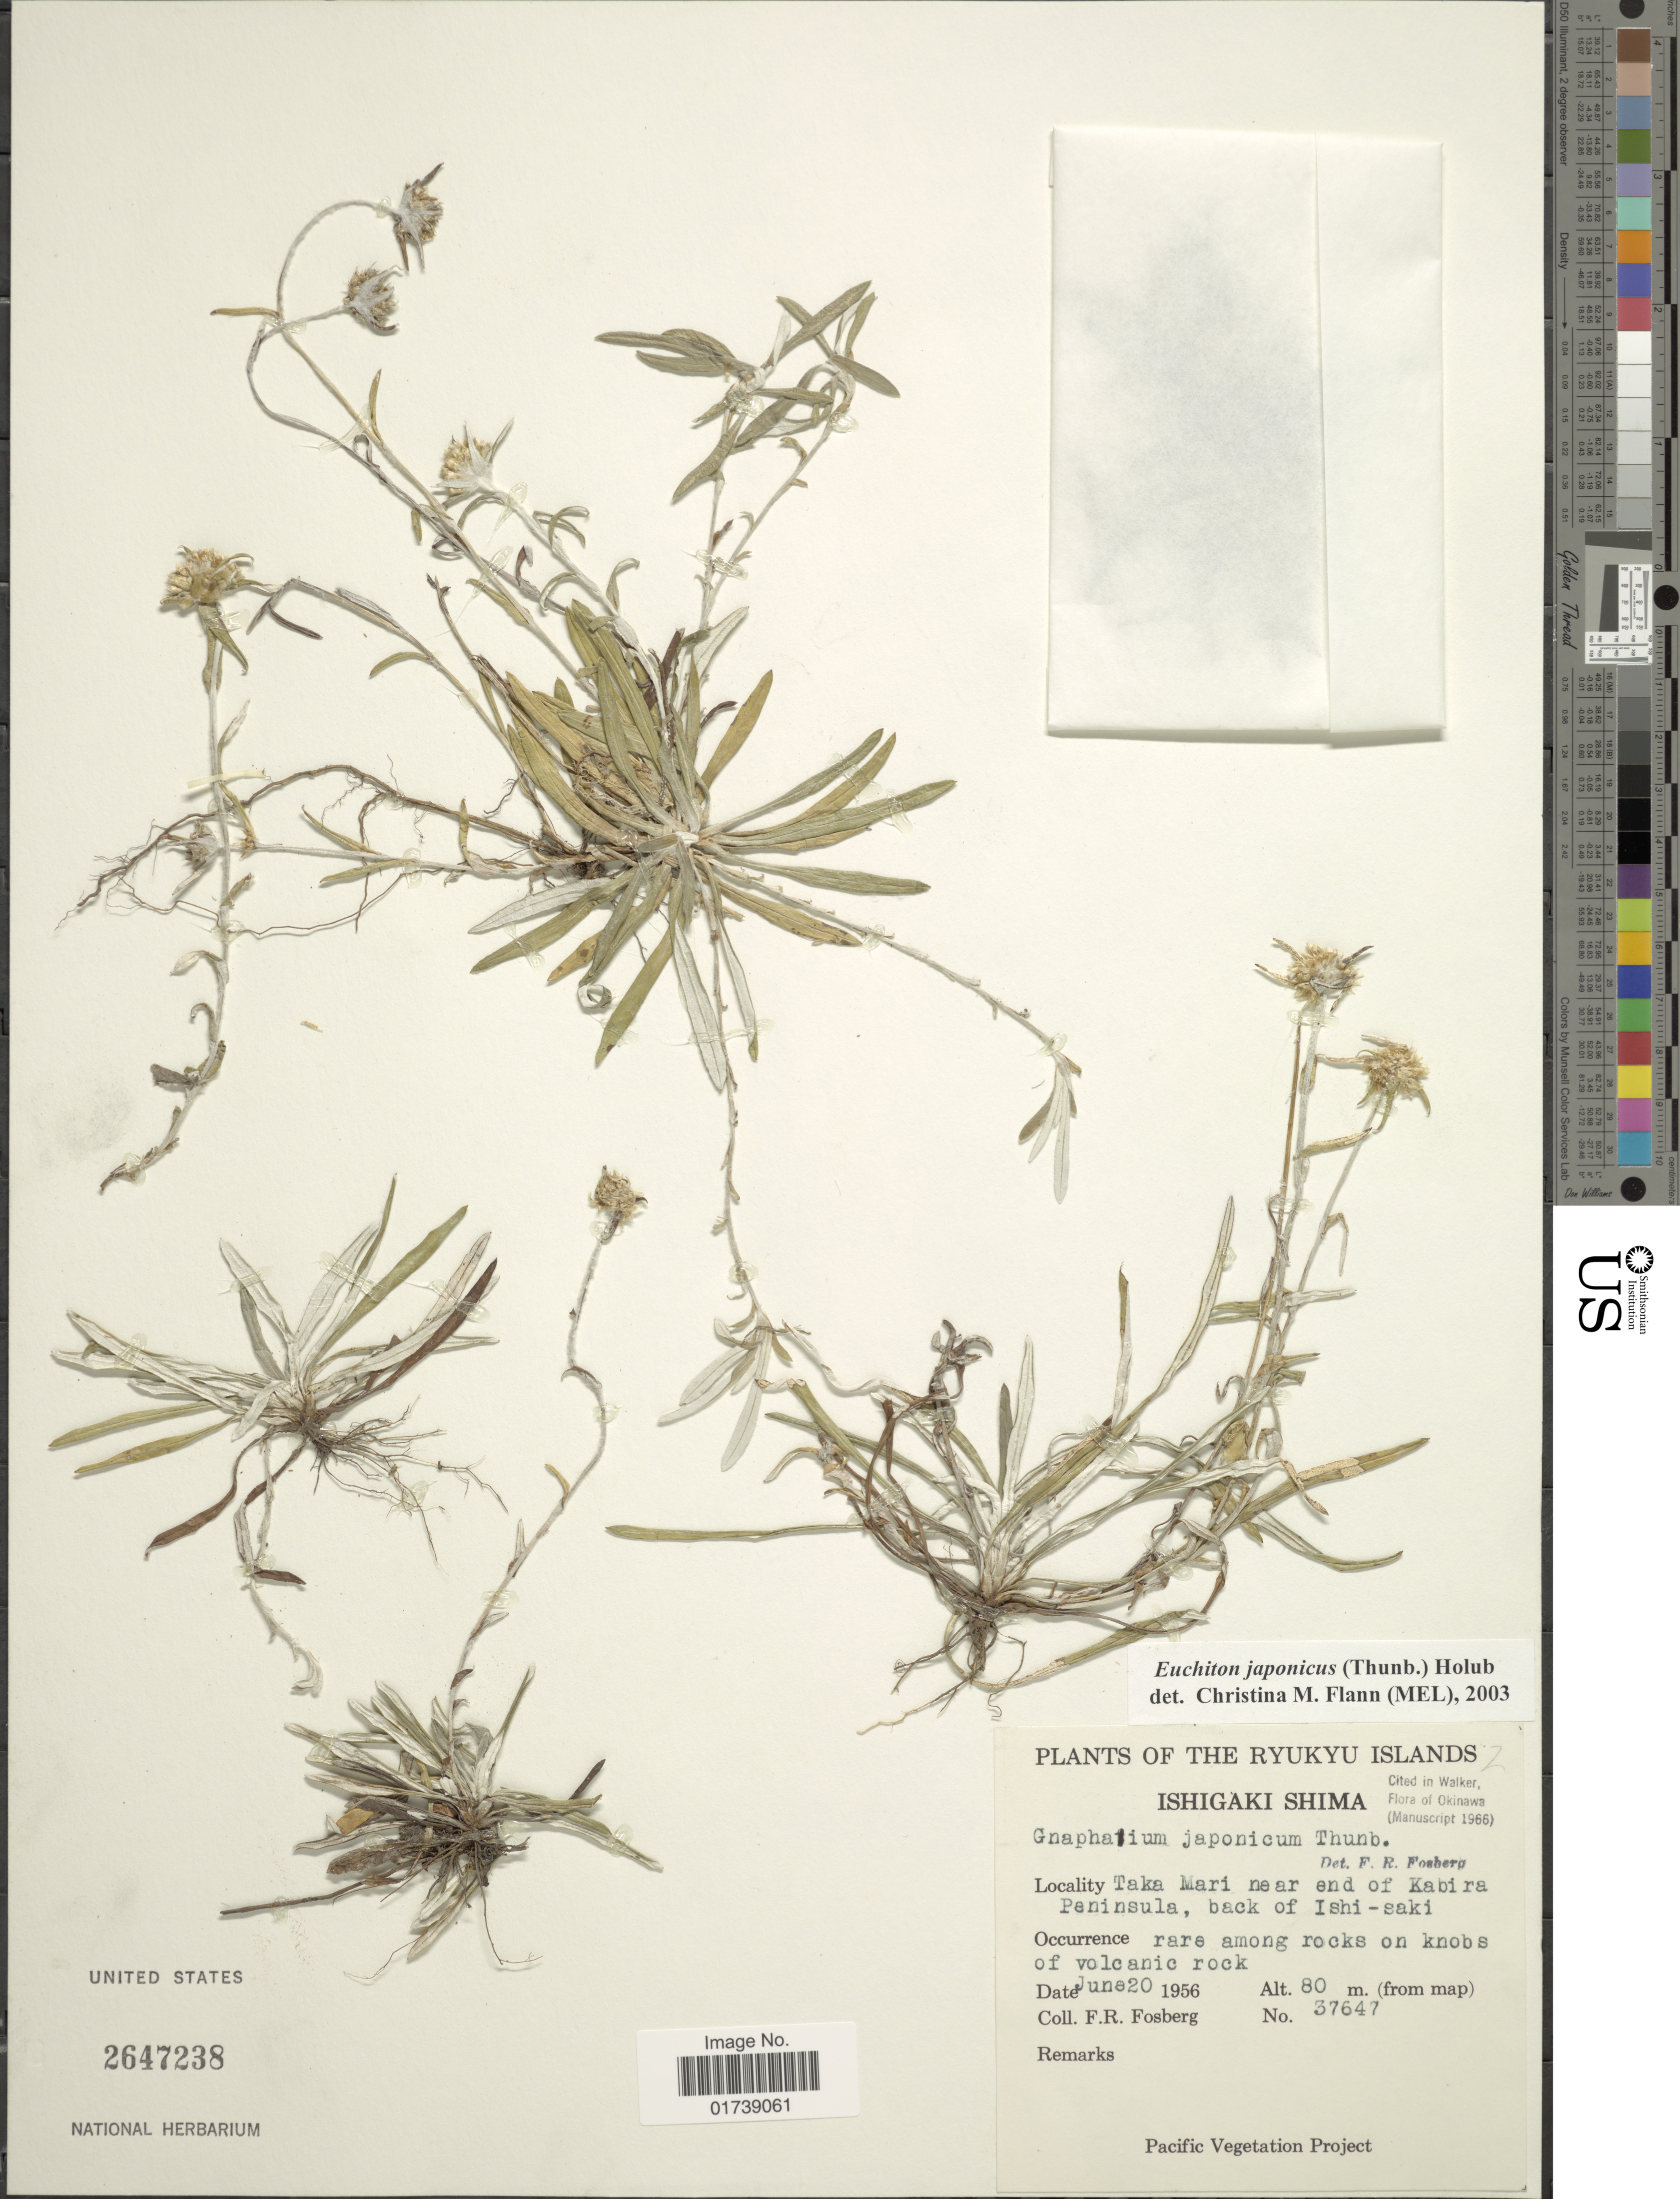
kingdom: Plantae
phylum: Tracheophyta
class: Magnoliopsida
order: Asterales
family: Asteraceae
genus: Euchiton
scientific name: Euchiton japonicus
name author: (Thunb.) Anderb.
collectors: F. R. Fosberg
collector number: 37647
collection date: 1956-06-20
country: Japan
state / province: Okinawa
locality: Ryukyu Islands, Ishigaki Shima, Taka Mari near end of Kabira Peninsula, back of Ishi- saki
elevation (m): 80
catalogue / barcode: US 2647238